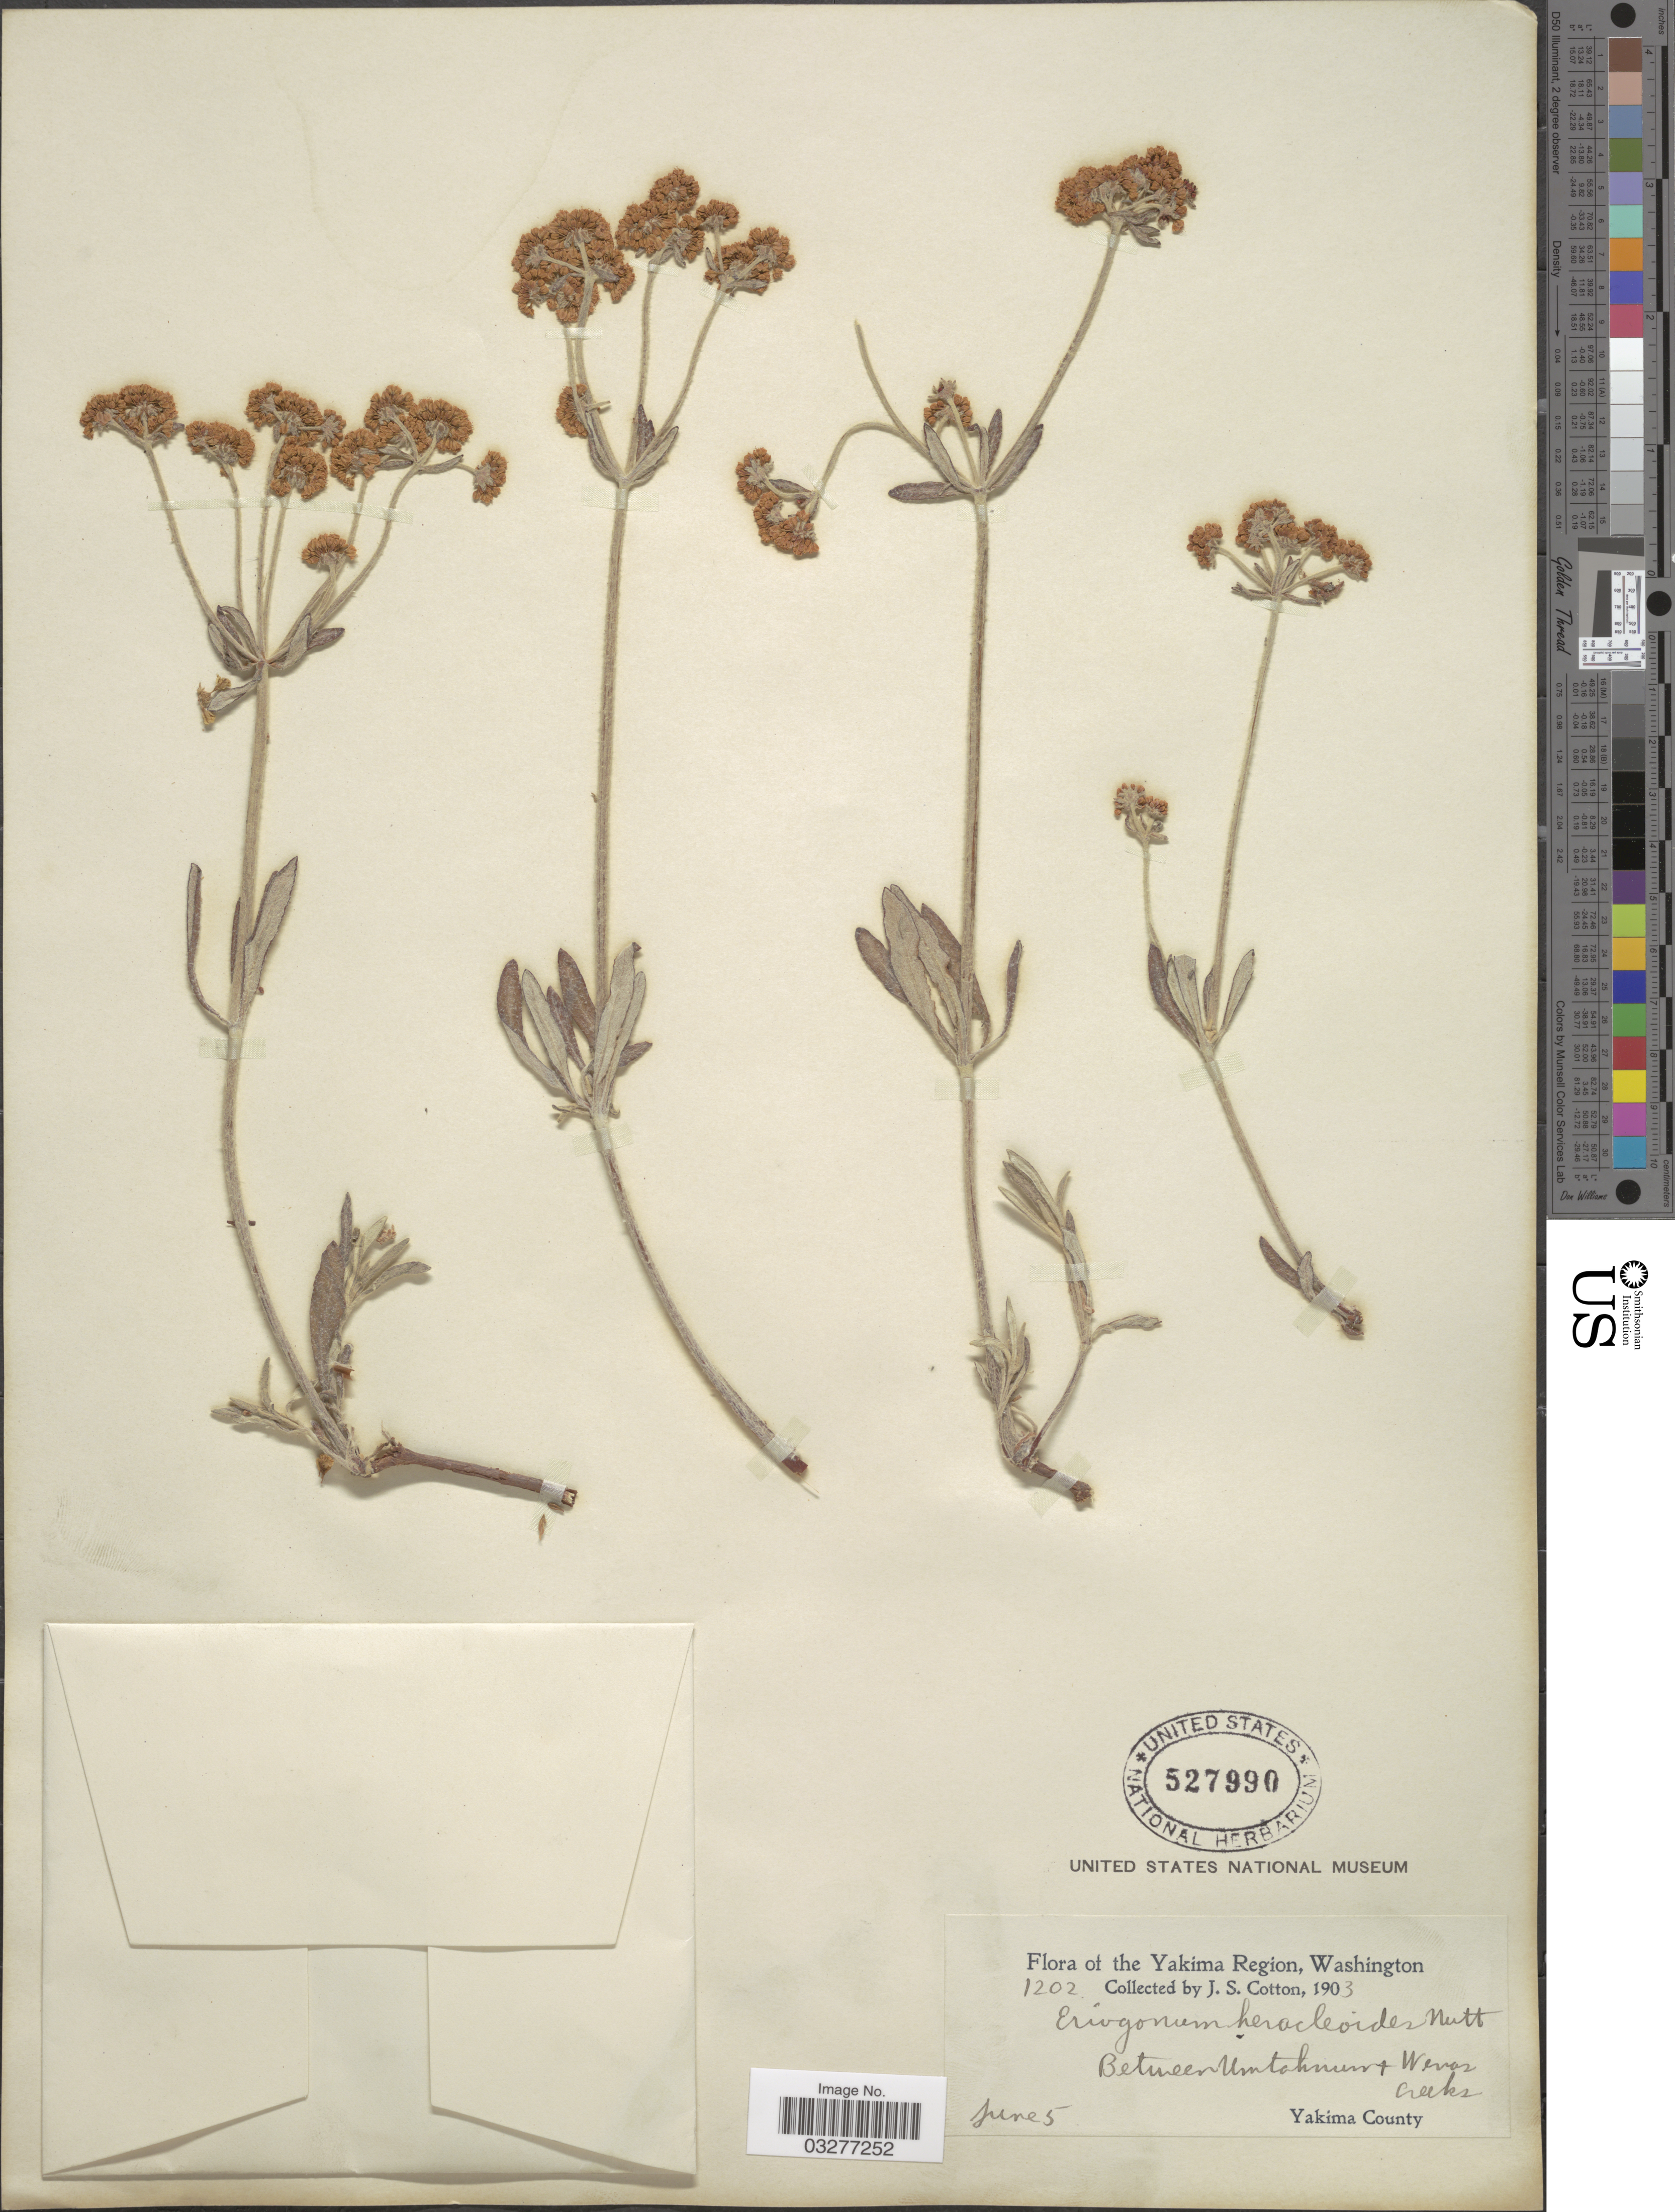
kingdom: Plantae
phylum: Tracheophyta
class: Magnoliopsida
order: Caryophyllales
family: Polygonaceae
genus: Eriogonum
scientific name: Eriogonum heracleoides var. angustifolium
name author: (Nutt.) Torr. & A. Gray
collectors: J. S. Cotton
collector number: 1202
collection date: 1903-06-05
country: United States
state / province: Washington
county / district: Yakima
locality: The Yakima Region. Between Umtahnum & Wenas Creeks. Yakima County.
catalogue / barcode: US 527990